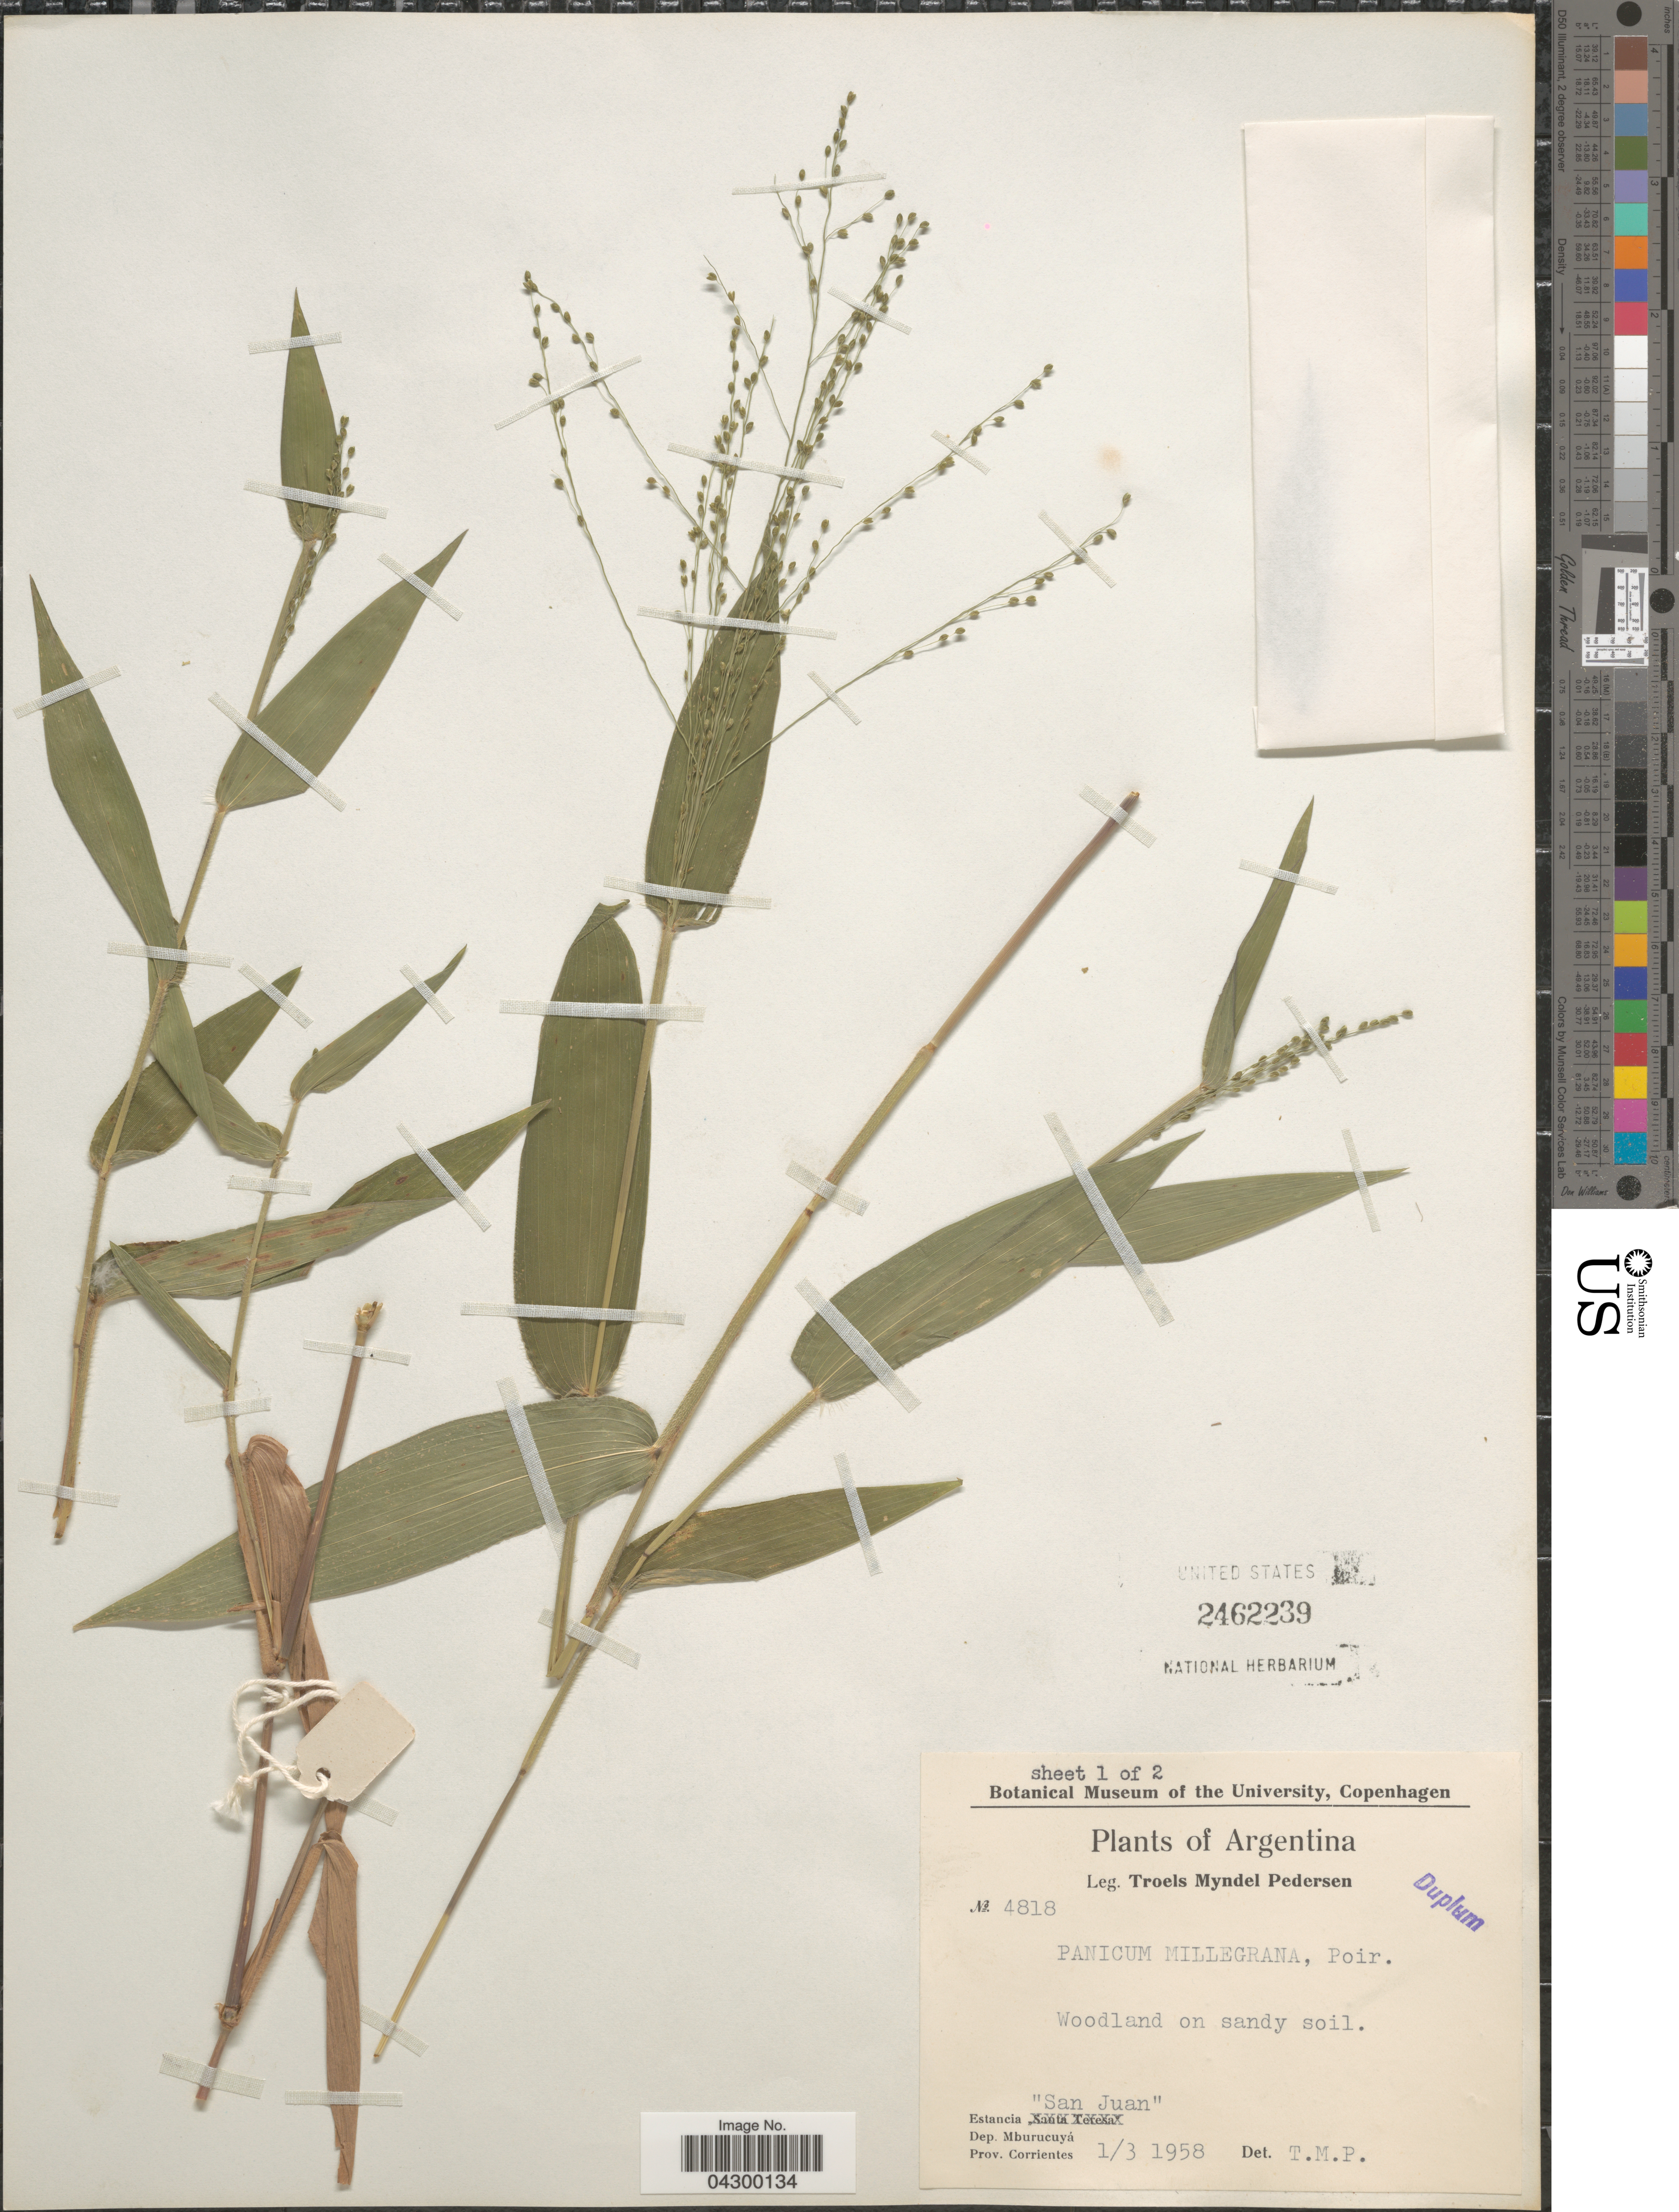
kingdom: Plantae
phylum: Tracheophyta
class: Liliopsida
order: Poales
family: Poaceae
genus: Panicum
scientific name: Panicum millegrana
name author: Poir.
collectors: T. Pederson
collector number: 4818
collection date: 1958-03-01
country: Argentina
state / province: Corrientes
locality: Woodland on sandy soil. Estancia "San Juan". Dep. Mburucuyá.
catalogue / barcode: US 2462239